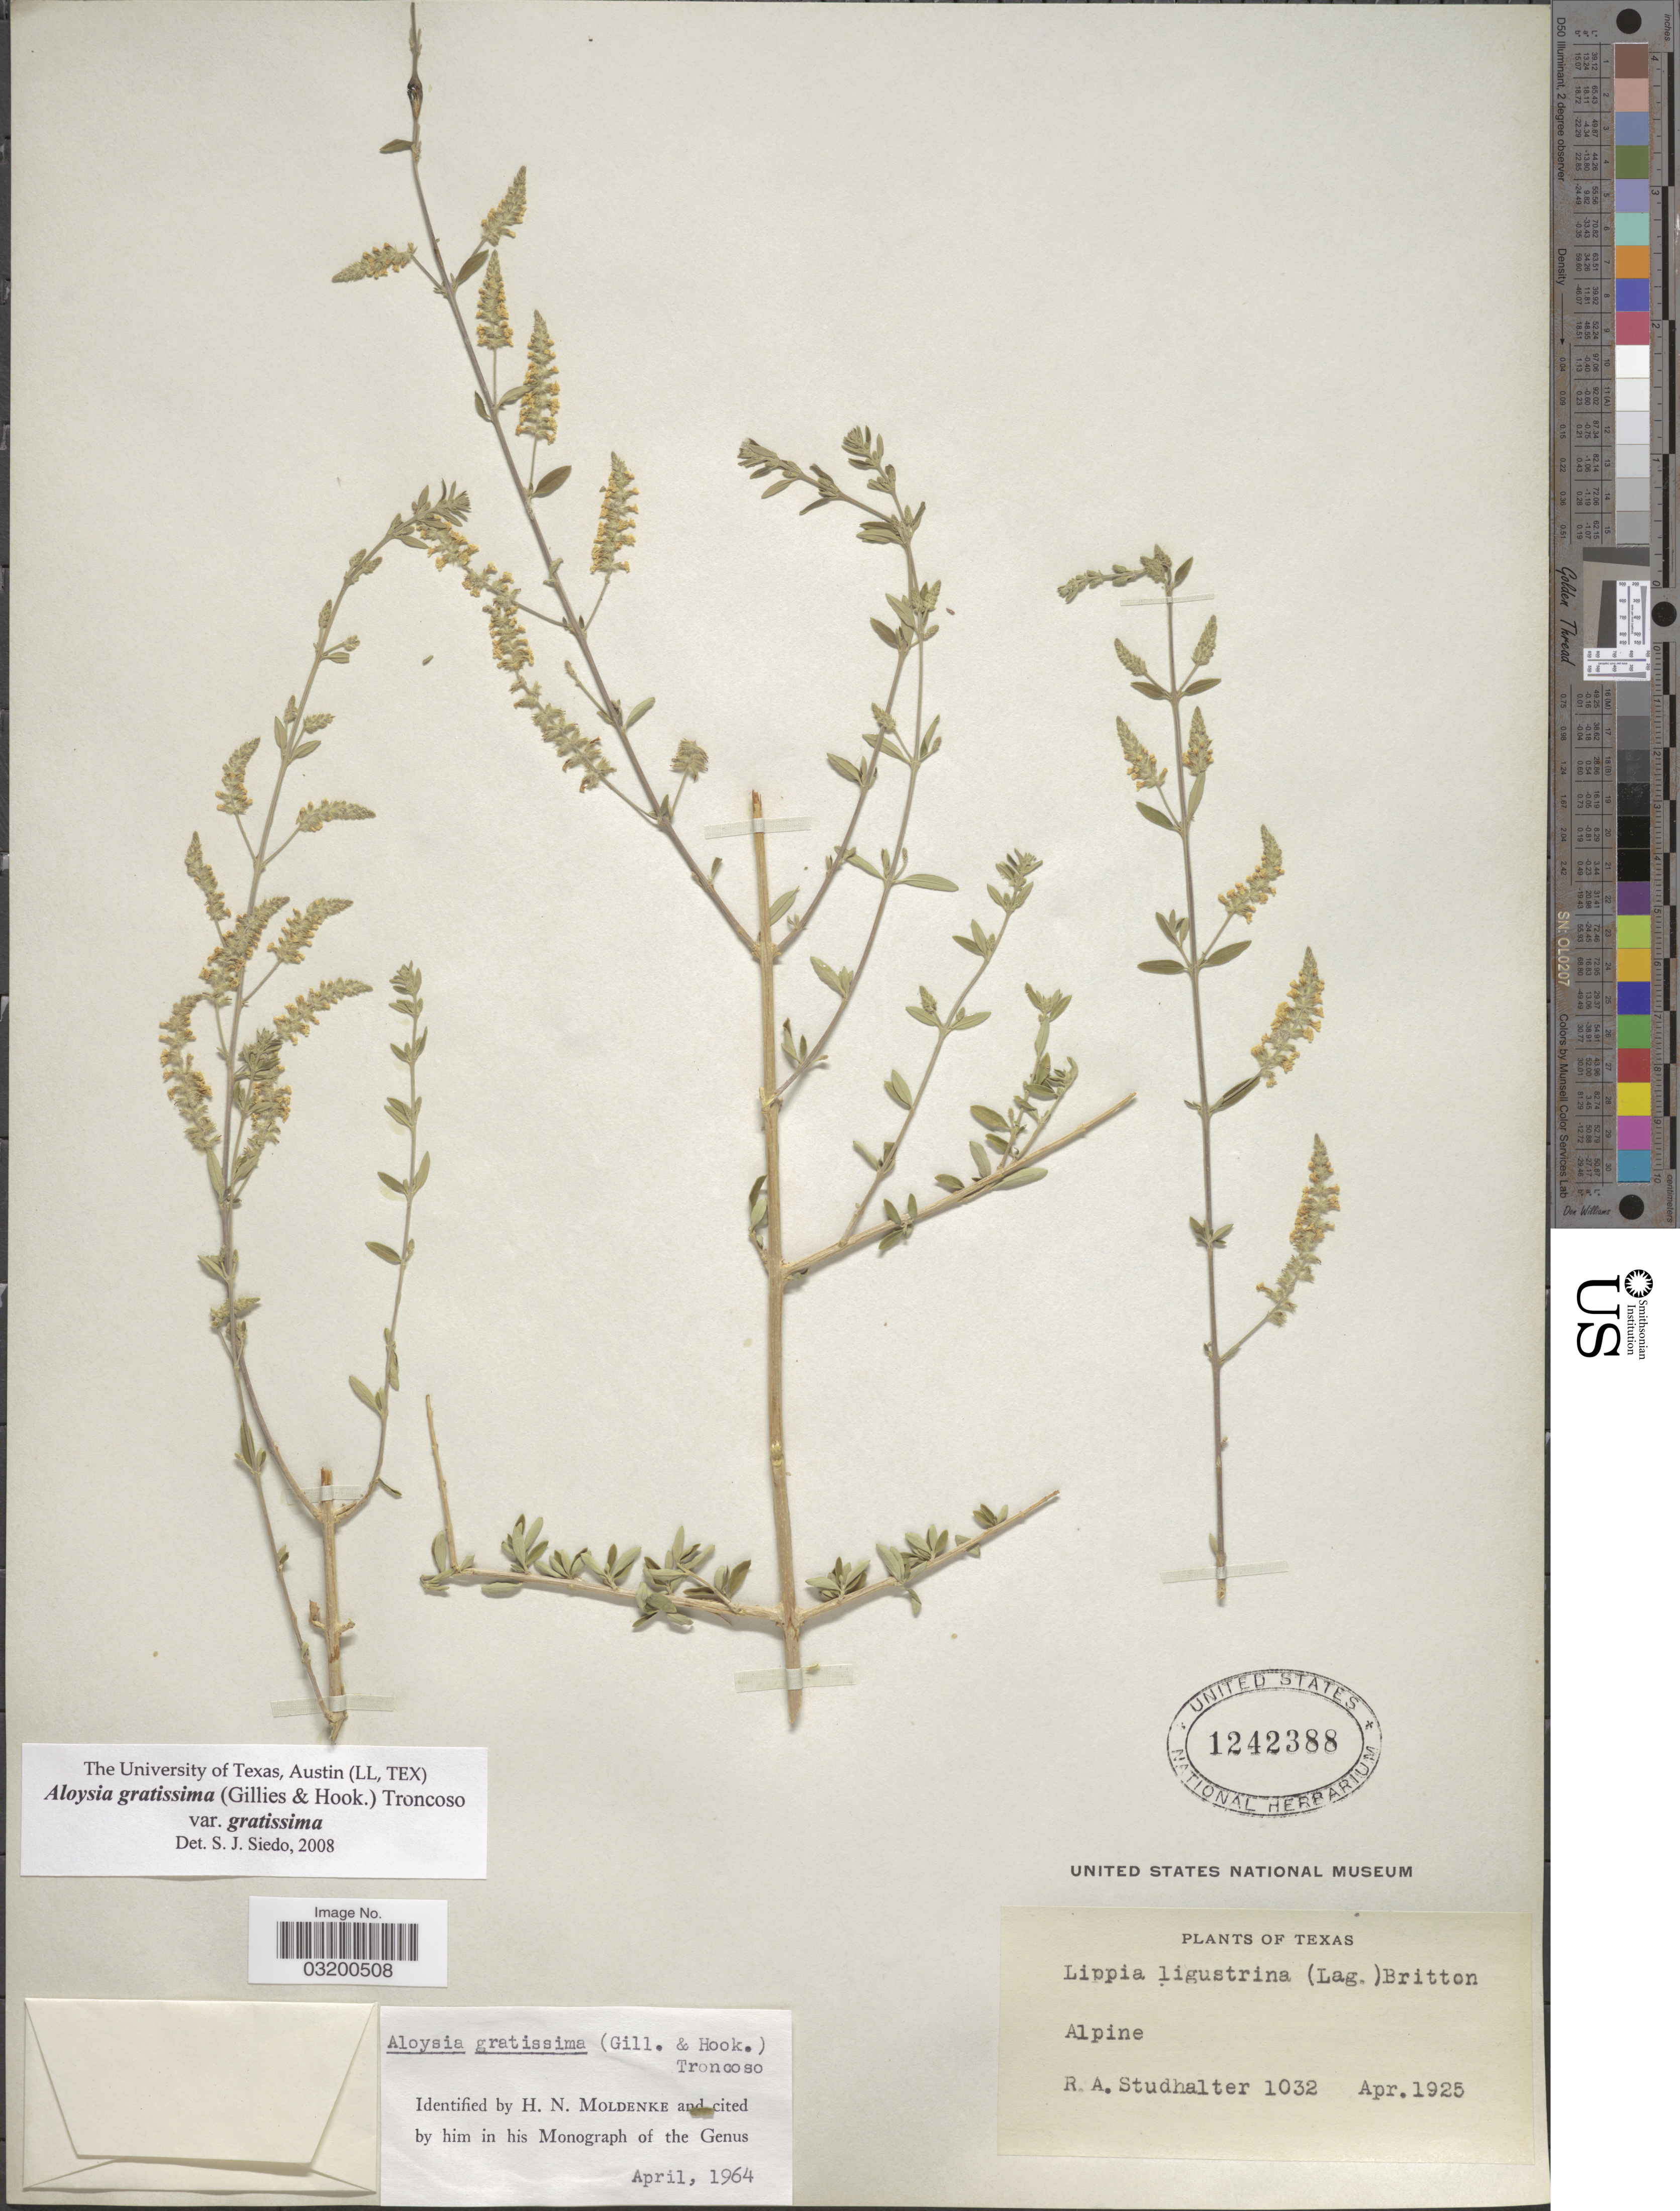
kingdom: Plantae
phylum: Tracheophyta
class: Magnoliopsida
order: Lamiales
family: Verbenaceae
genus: Aloysia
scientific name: Aloysia gratissima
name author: (Gillies & Hook.) Tronc.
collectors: R. Studhalter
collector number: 1032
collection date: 1925-04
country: United States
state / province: Texas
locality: Alpine.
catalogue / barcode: US 1242388